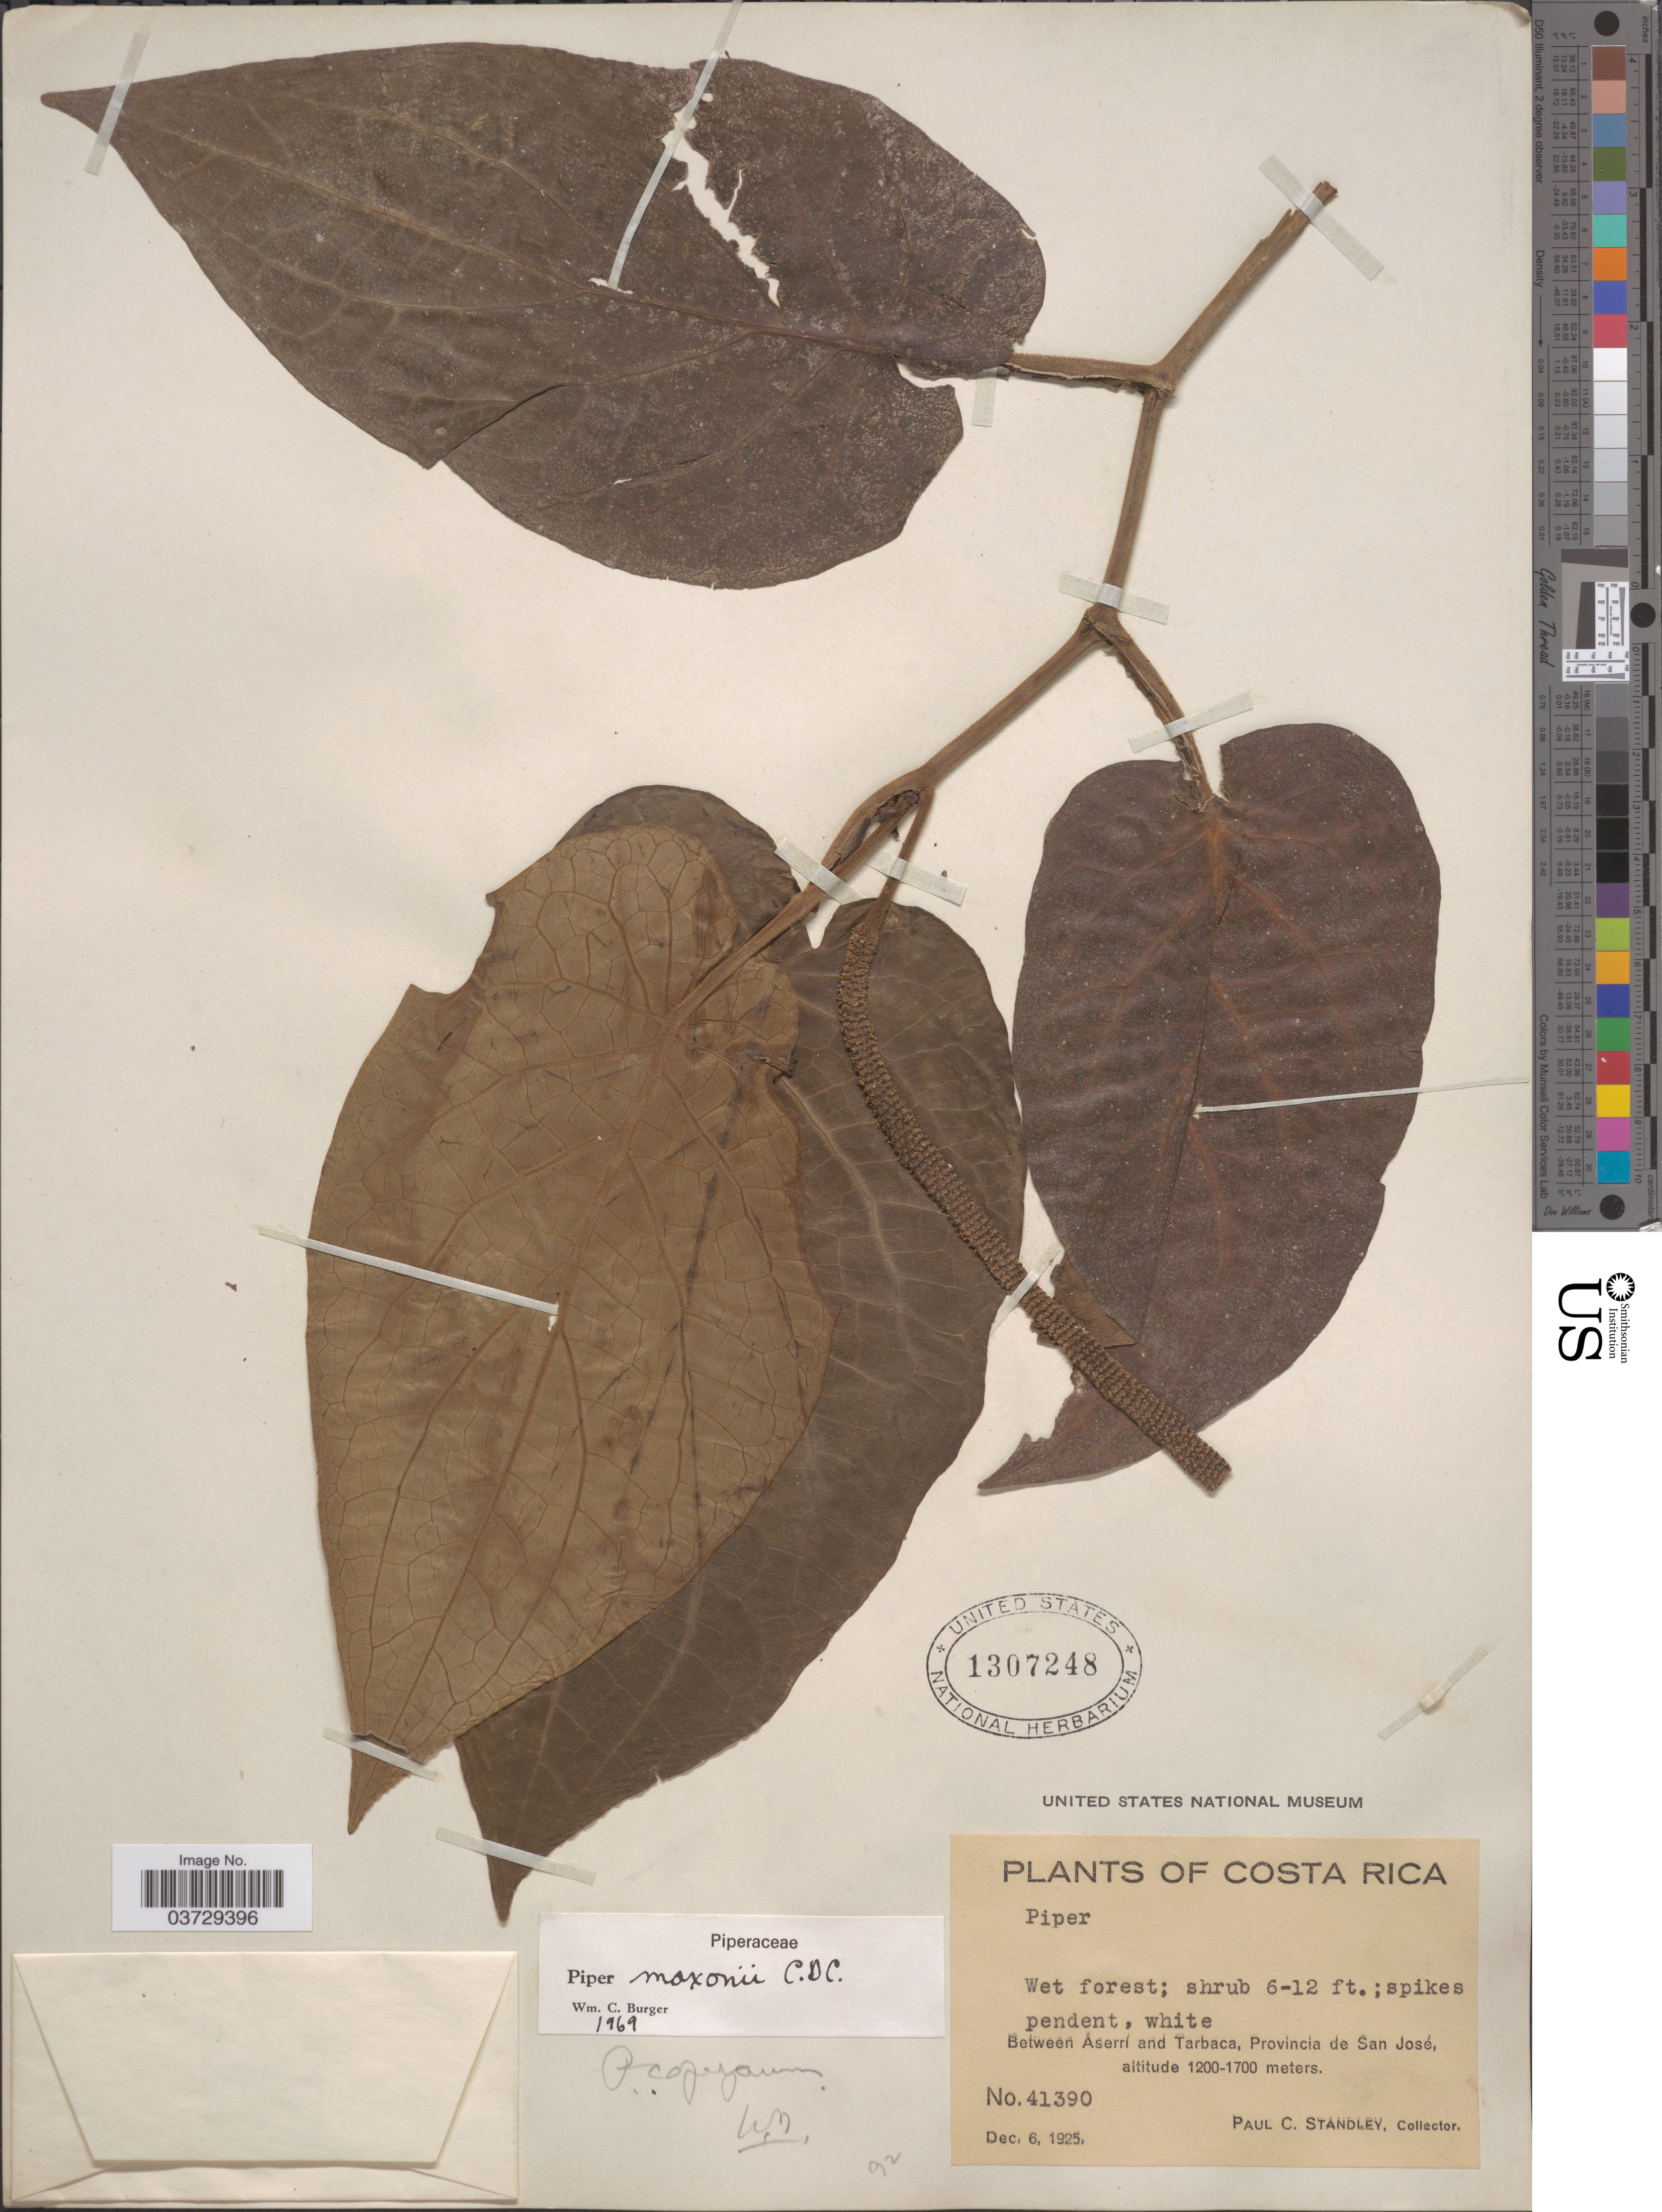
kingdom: Plantae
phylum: Tracheophyta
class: Magnoliopsida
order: Piperales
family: Piperaceae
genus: Piper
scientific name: Piper maxonii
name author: C. DC.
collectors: P. C. Standley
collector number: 41390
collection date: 1925-12-06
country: Costa Rica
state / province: San José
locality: Between Aserrí and Tarbaca.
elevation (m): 1200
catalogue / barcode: US 1307248